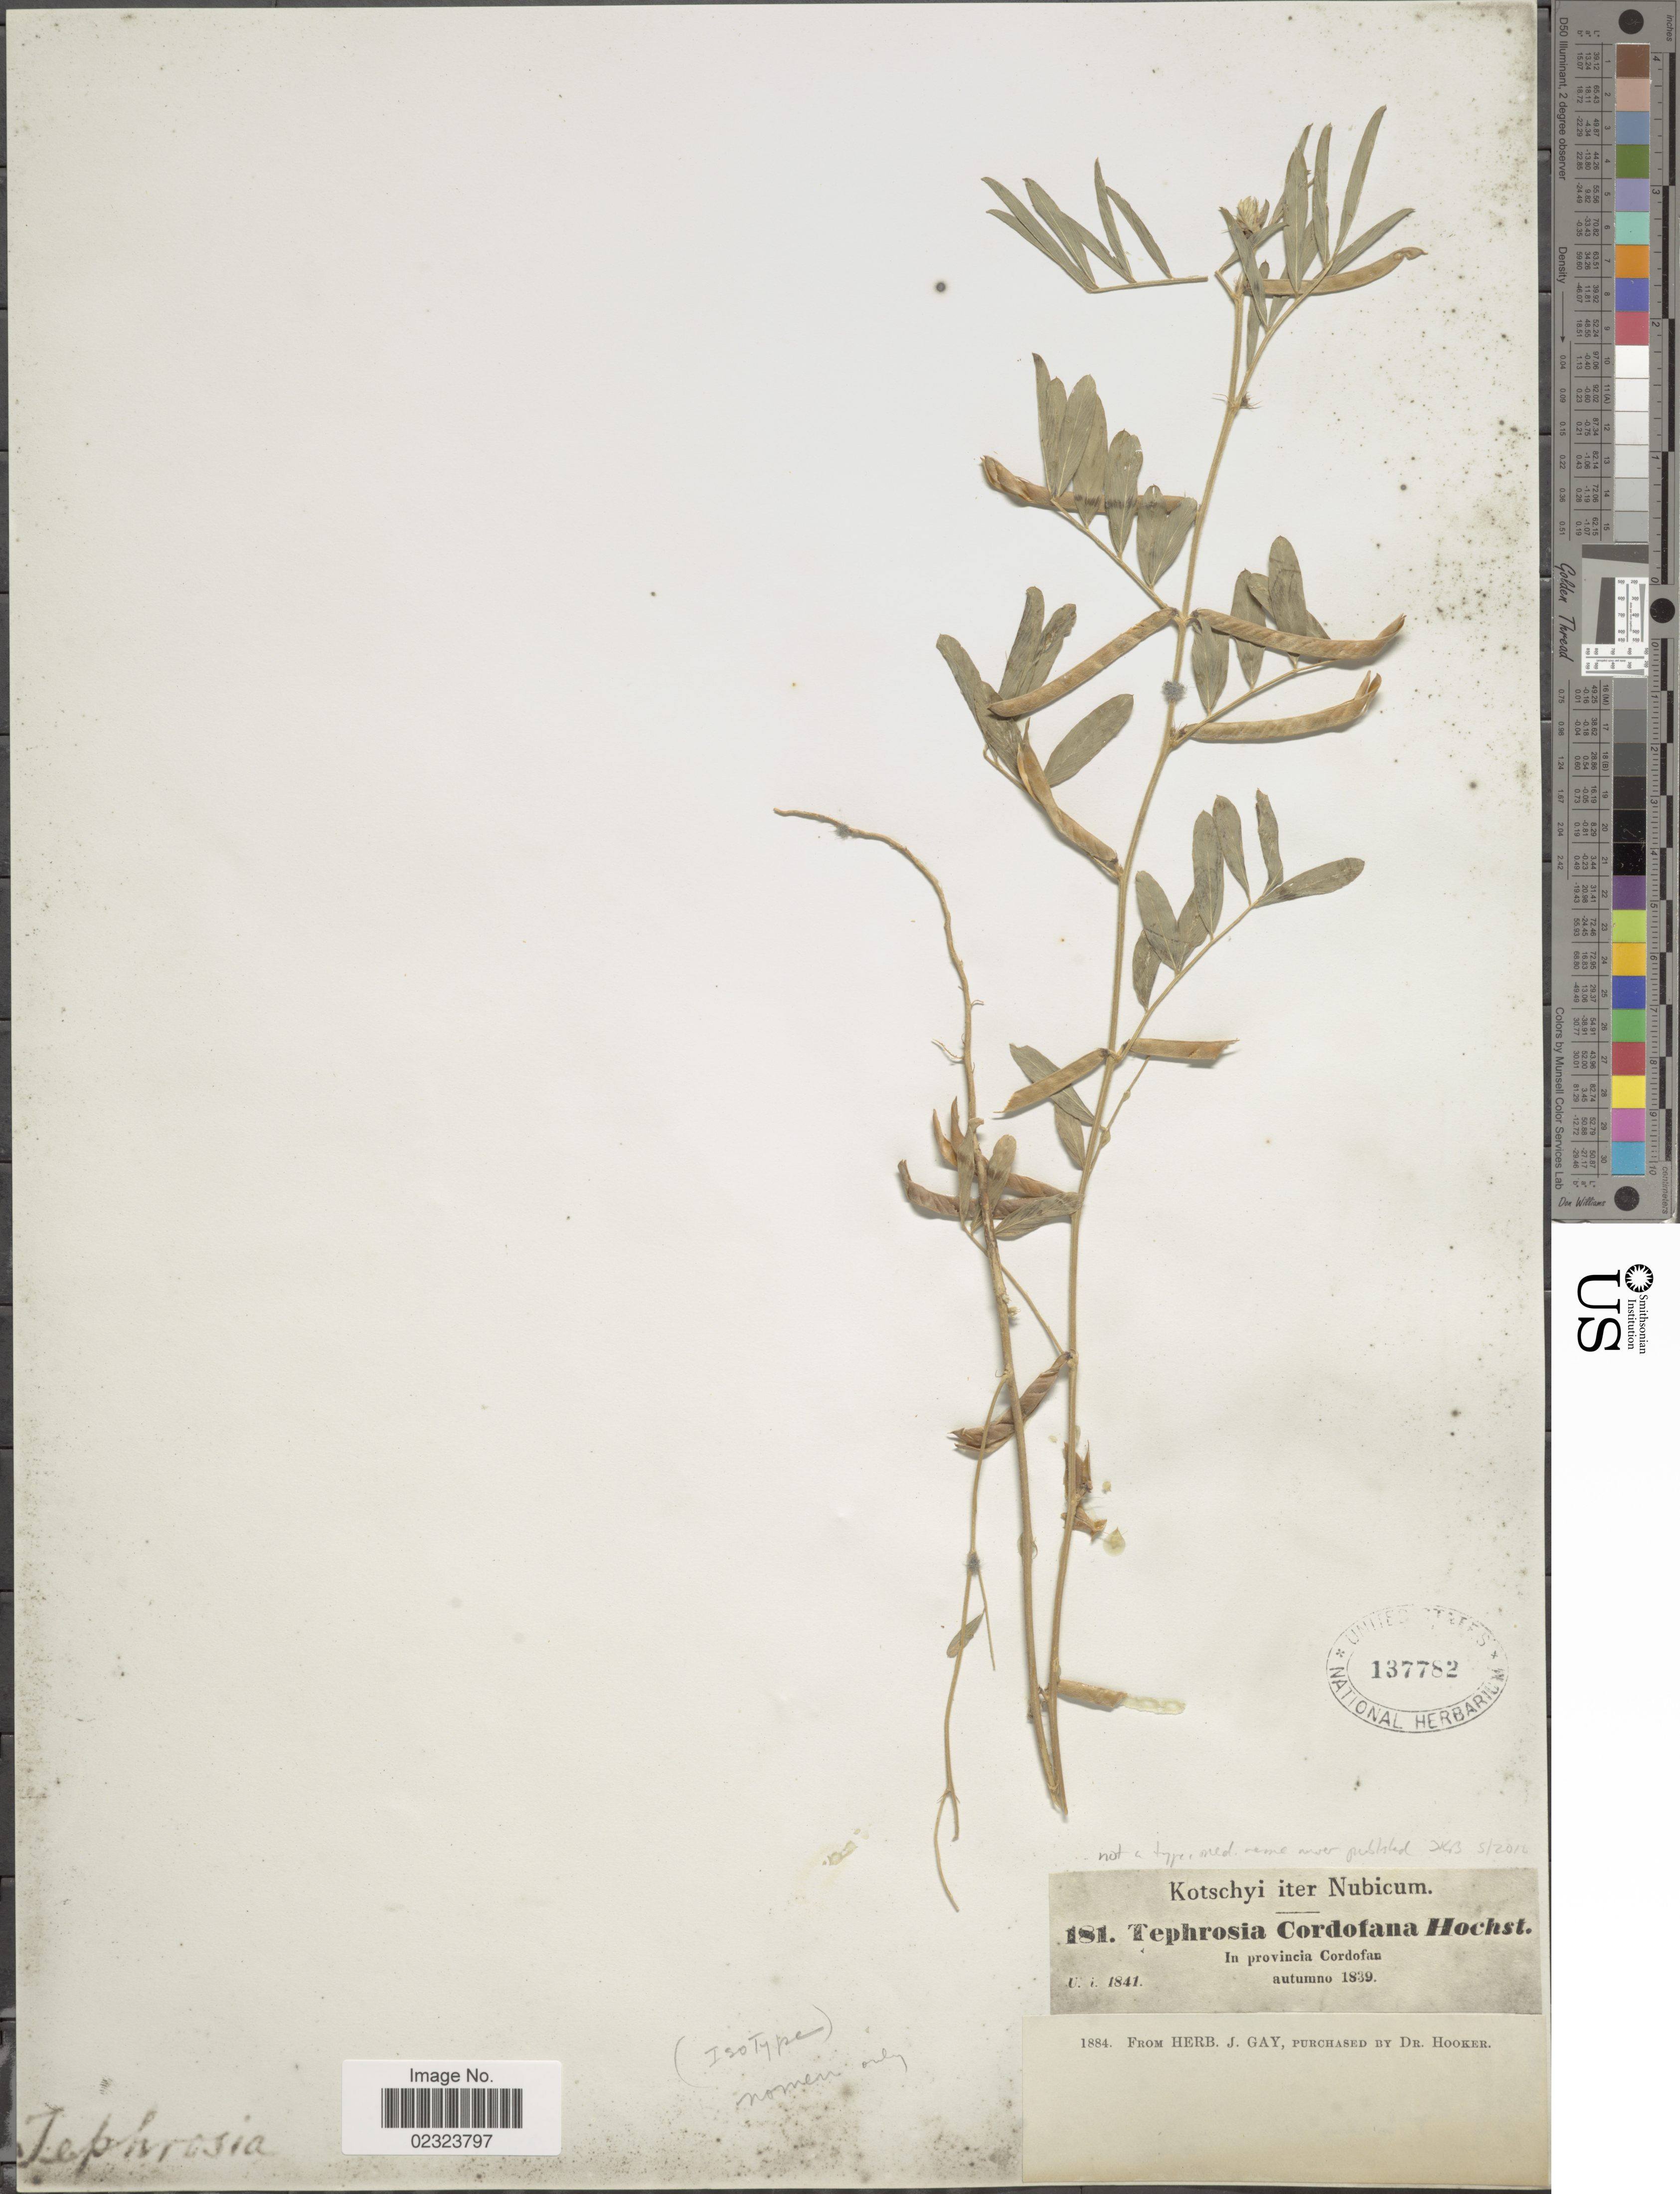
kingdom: Plantae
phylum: Tracheophyta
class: Magnoliopsida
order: Fabales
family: Fabaceae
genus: Tephrosia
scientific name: Tephrosia subtriflora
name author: Baker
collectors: -. Kotschyi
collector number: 181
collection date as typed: autumno 1839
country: Sudan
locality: Iter Nubicum, in provincia Cordofan.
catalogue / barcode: US 137782